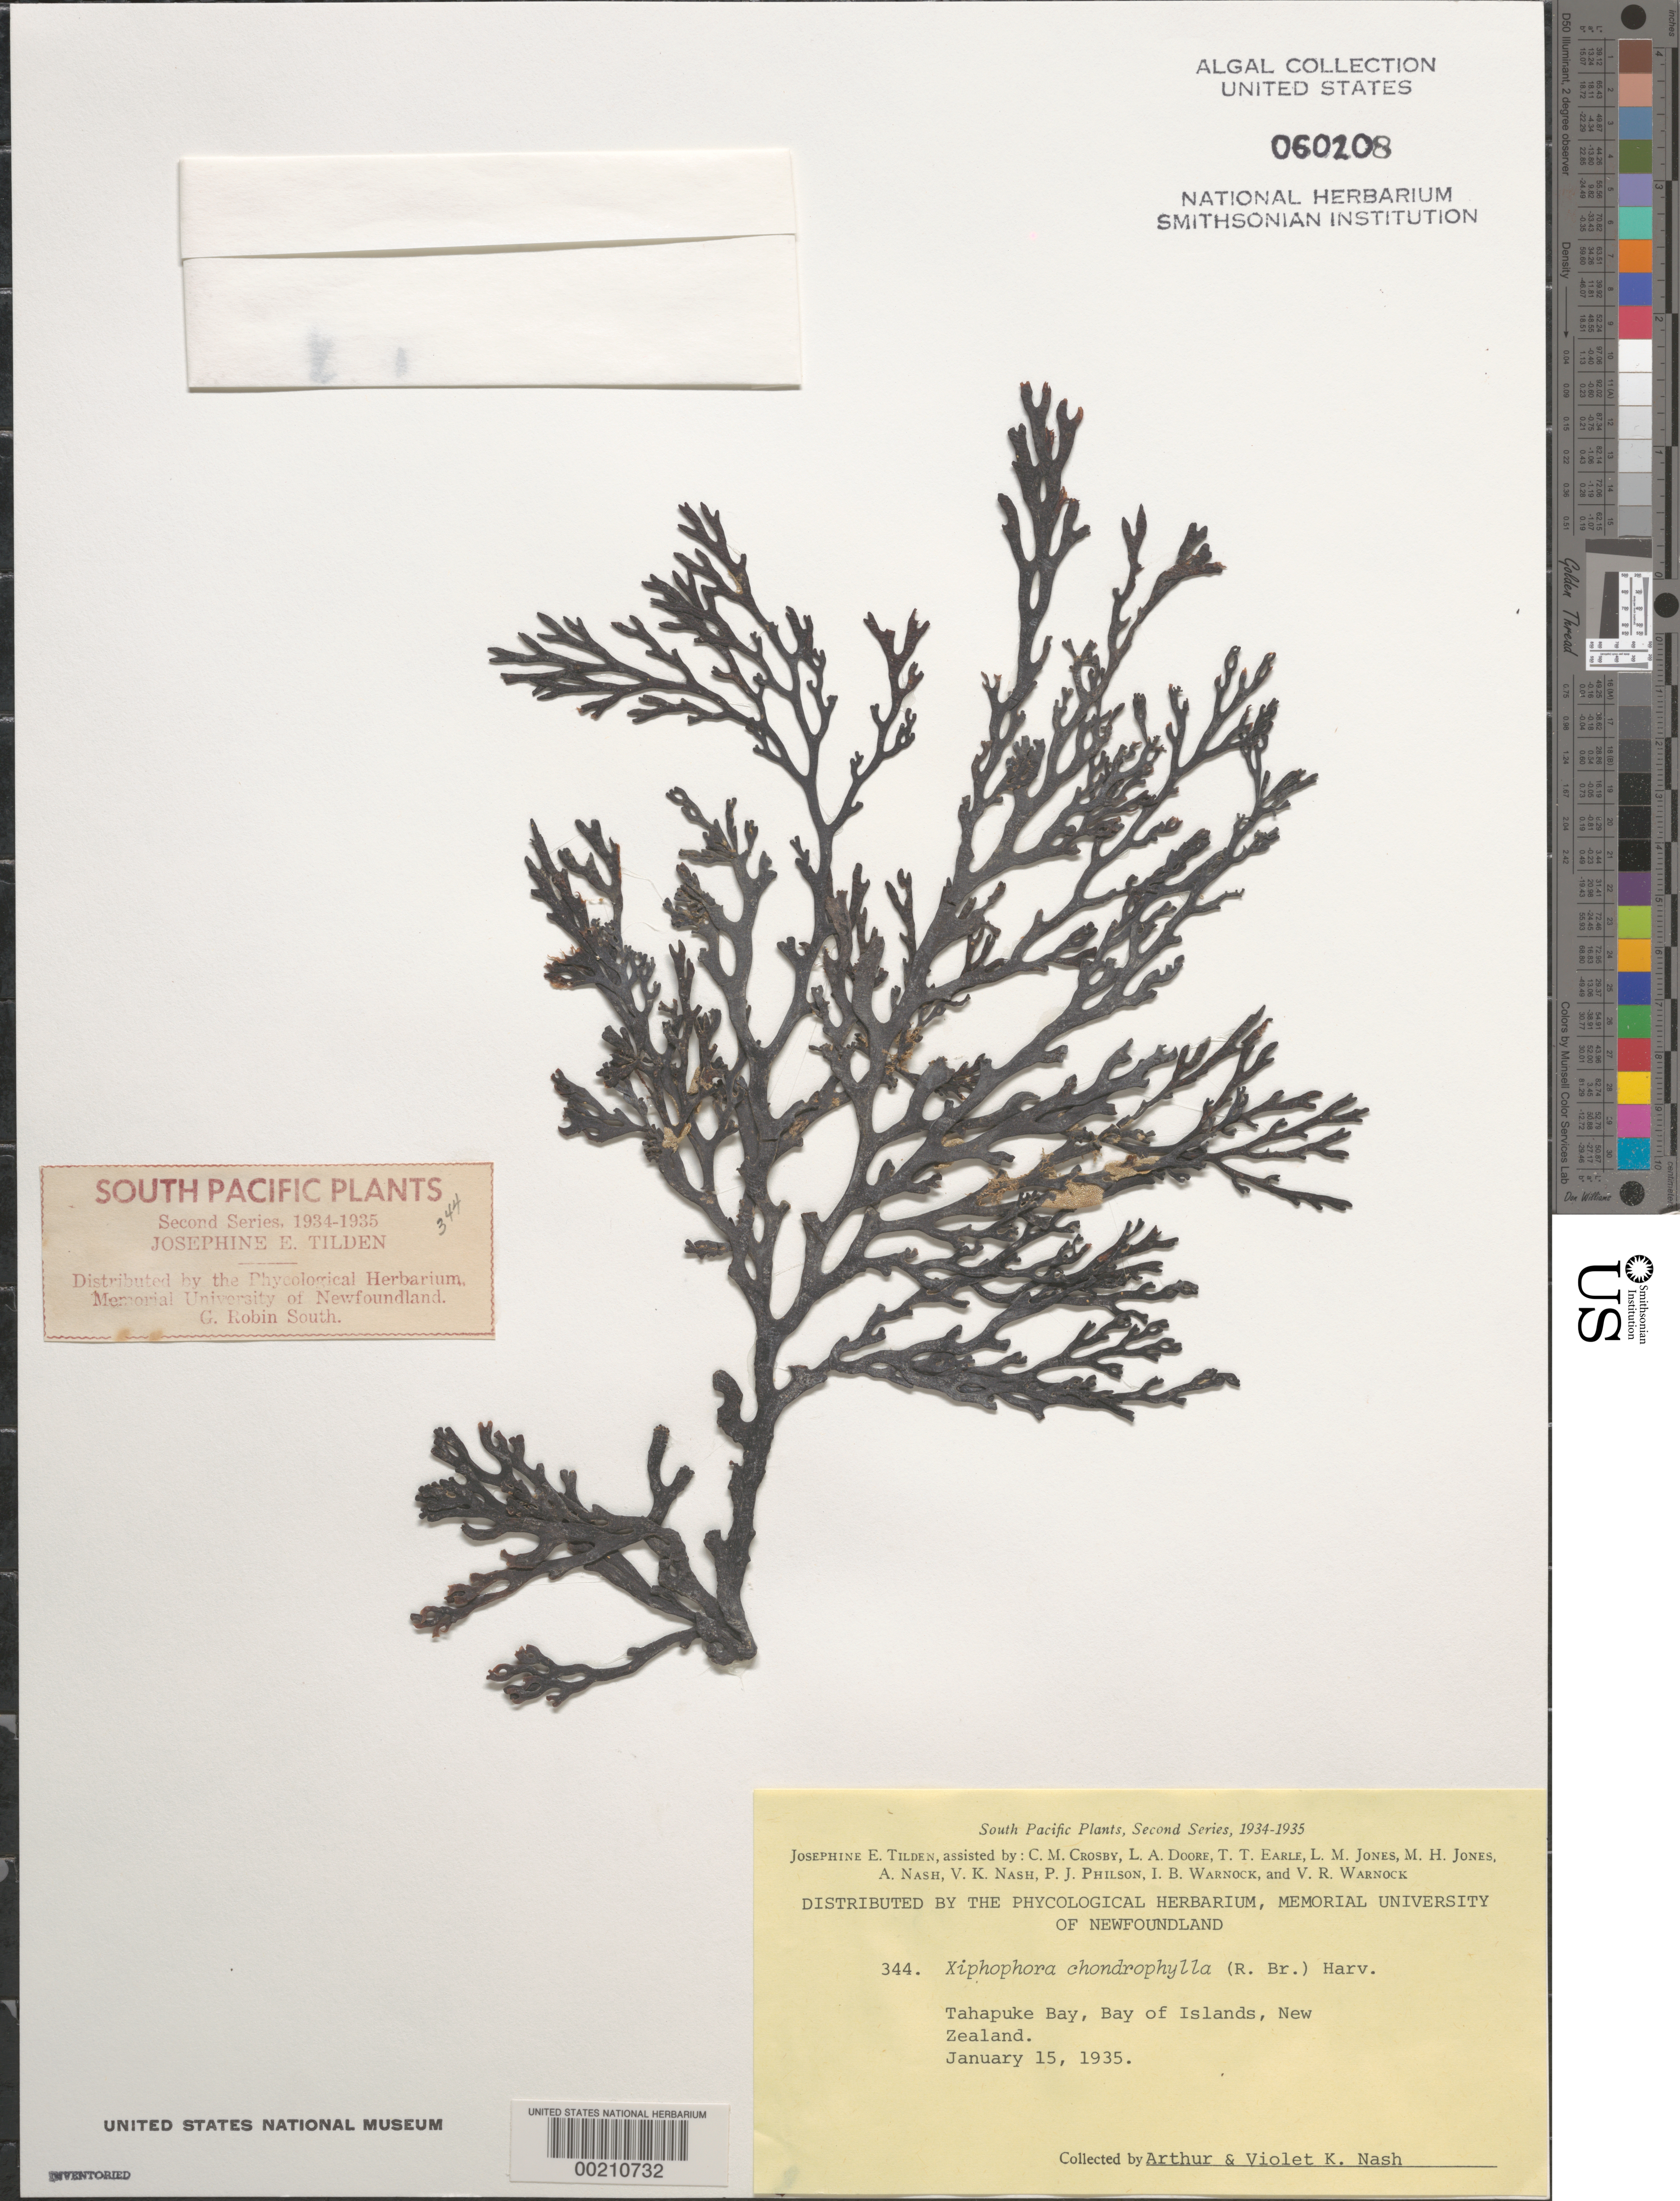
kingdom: Chromista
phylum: Ochrophyta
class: Phaeophyceae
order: Fucales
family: Xiphophoraceae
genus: Xiphophora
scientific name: Xiphophora chondrophylla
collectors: A. Nash & V. K. Nash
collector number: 344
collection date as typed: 15 Jan 1935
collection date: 1935-01-15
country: New Zealand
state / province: Northland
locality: Tahapuke bay, bay of islands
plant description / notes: Tilden, South Pacific Plants, Second Series, 1934-1935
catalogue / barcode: US 60208